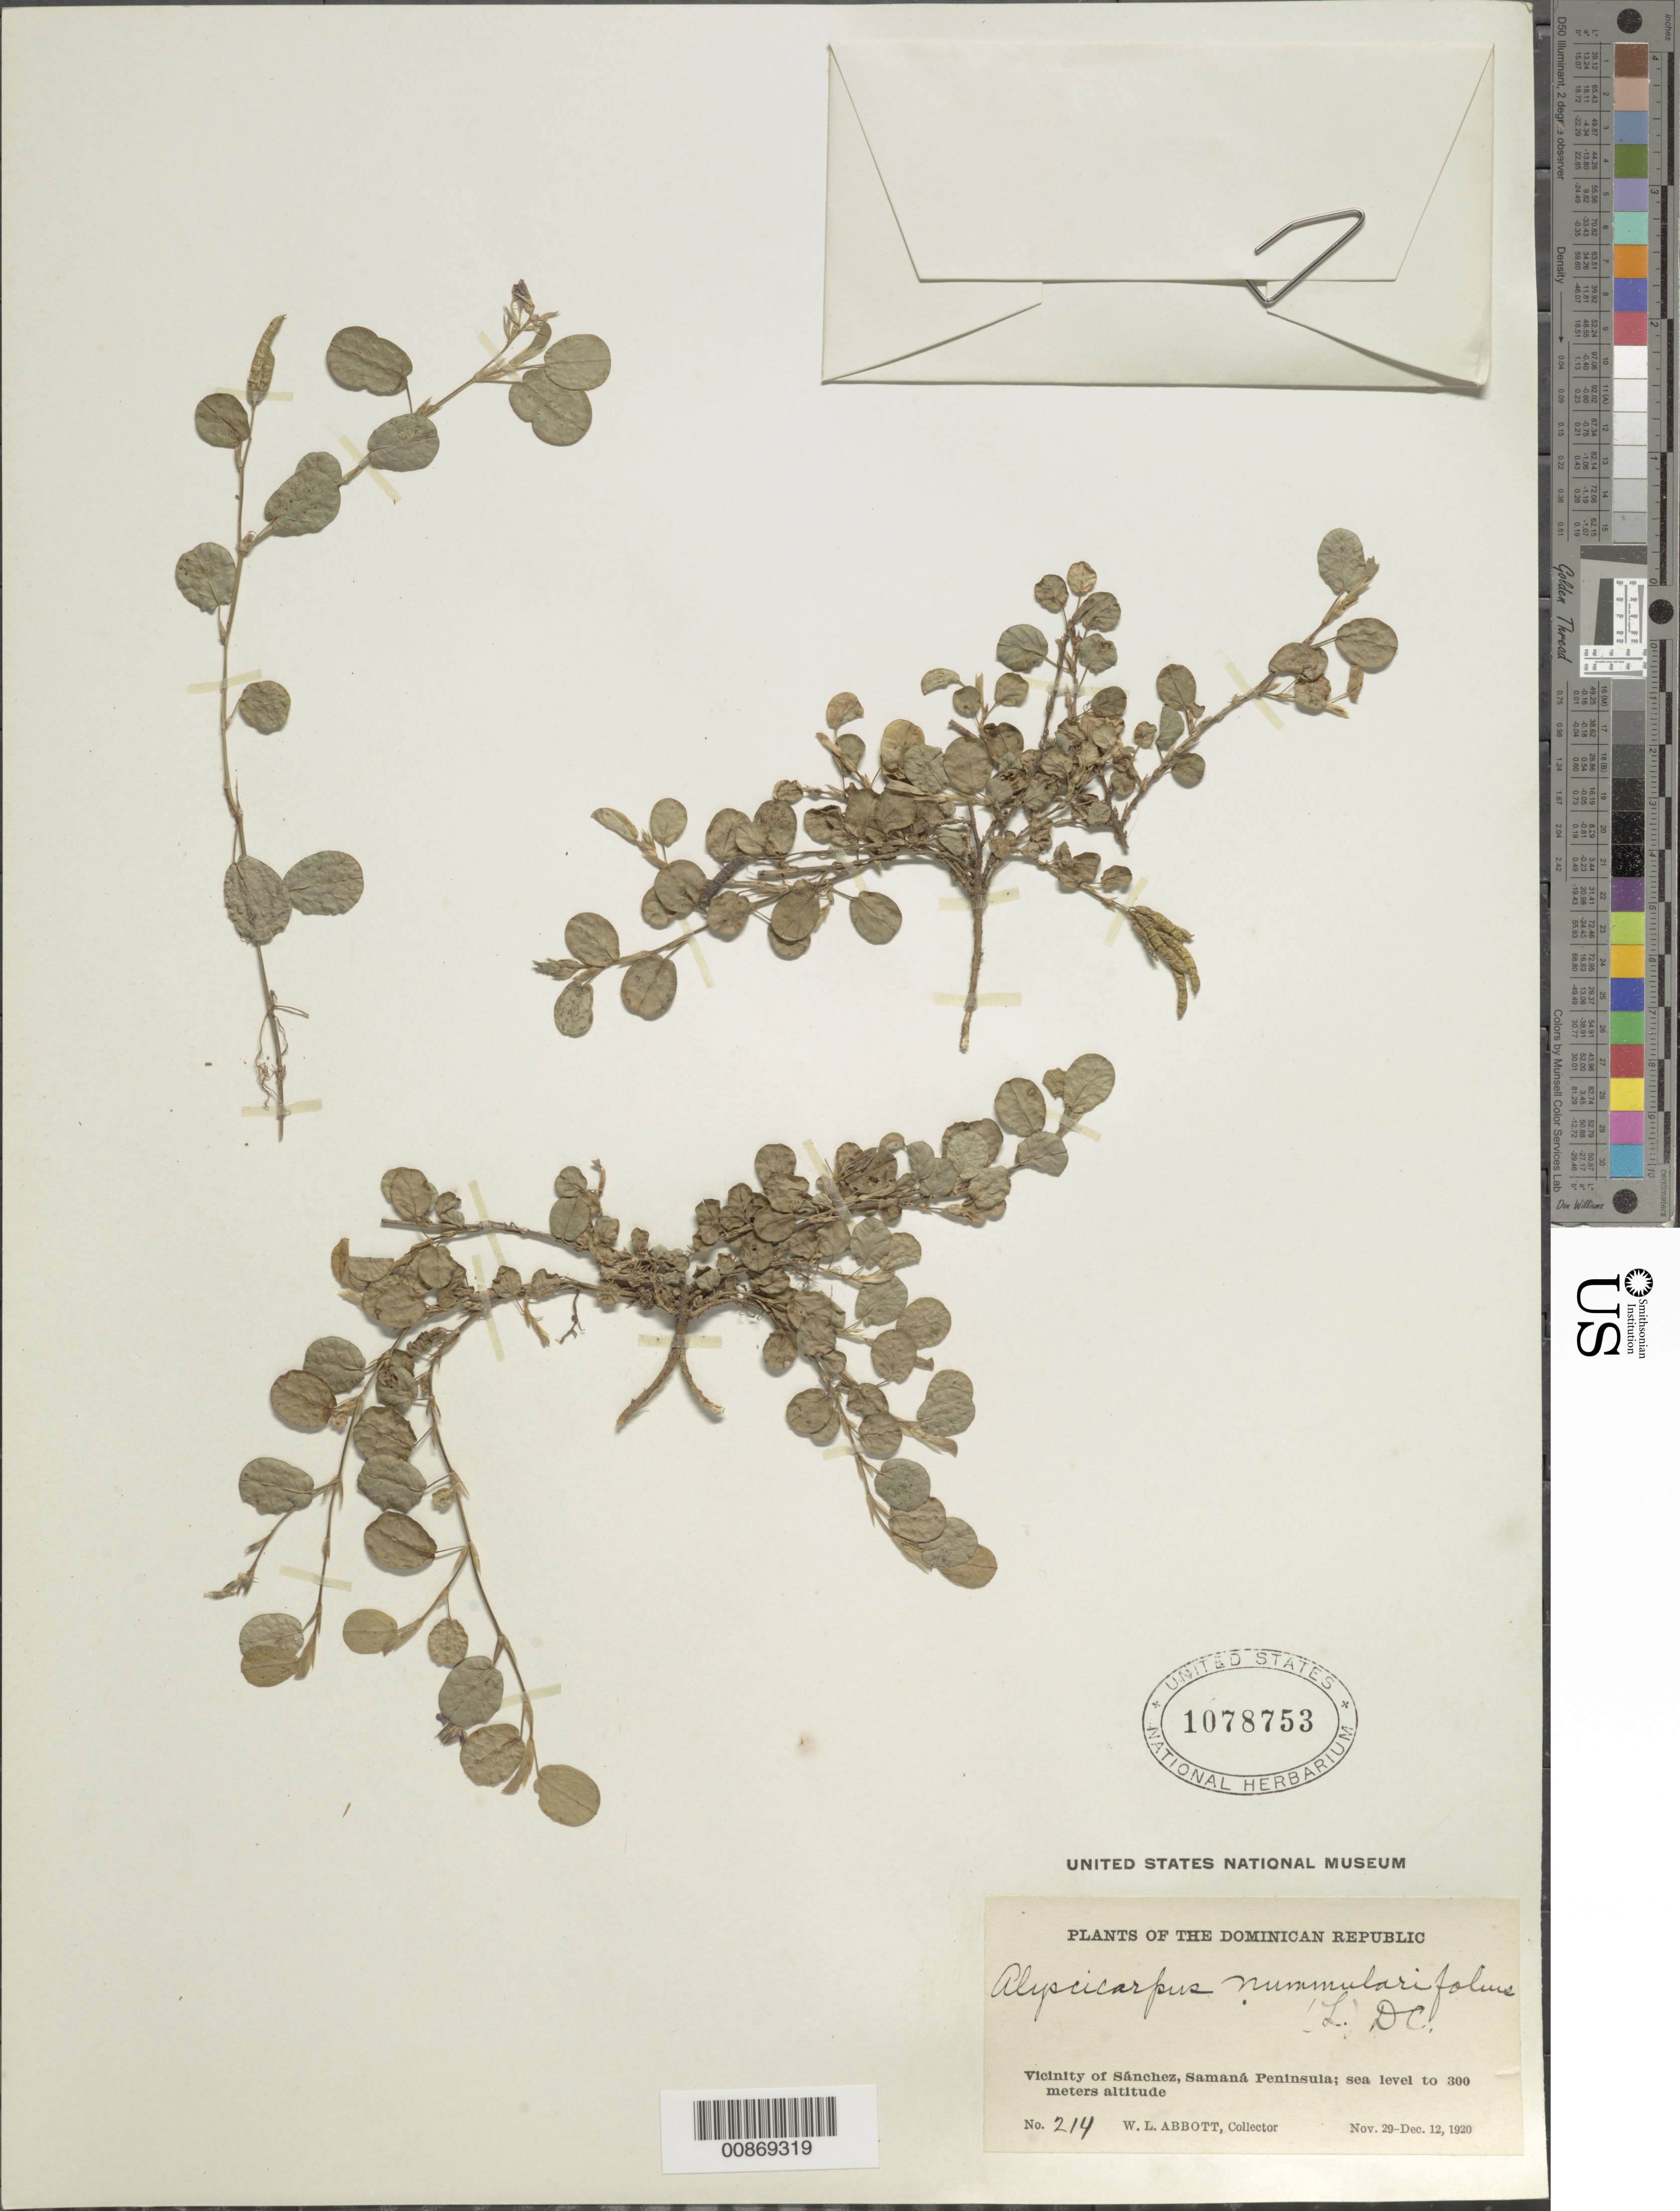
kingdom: Plantae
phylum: Tracheophyta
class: Magnoliopsida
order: Fabales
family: Fabaceae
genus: Alysicarpus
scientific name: Alysicarpus vaginalis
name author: (L.) DC.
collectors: W. L. Abbott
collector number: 214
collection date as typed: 29 Nov 1920 to 12 Dec 1920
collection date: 1920-11-29/1920-12-12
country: Dominican Republic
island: Hispaniola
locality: Vicinity of Sánchez, Samaná Peninsula.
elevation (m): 0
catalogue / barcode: US 1078753